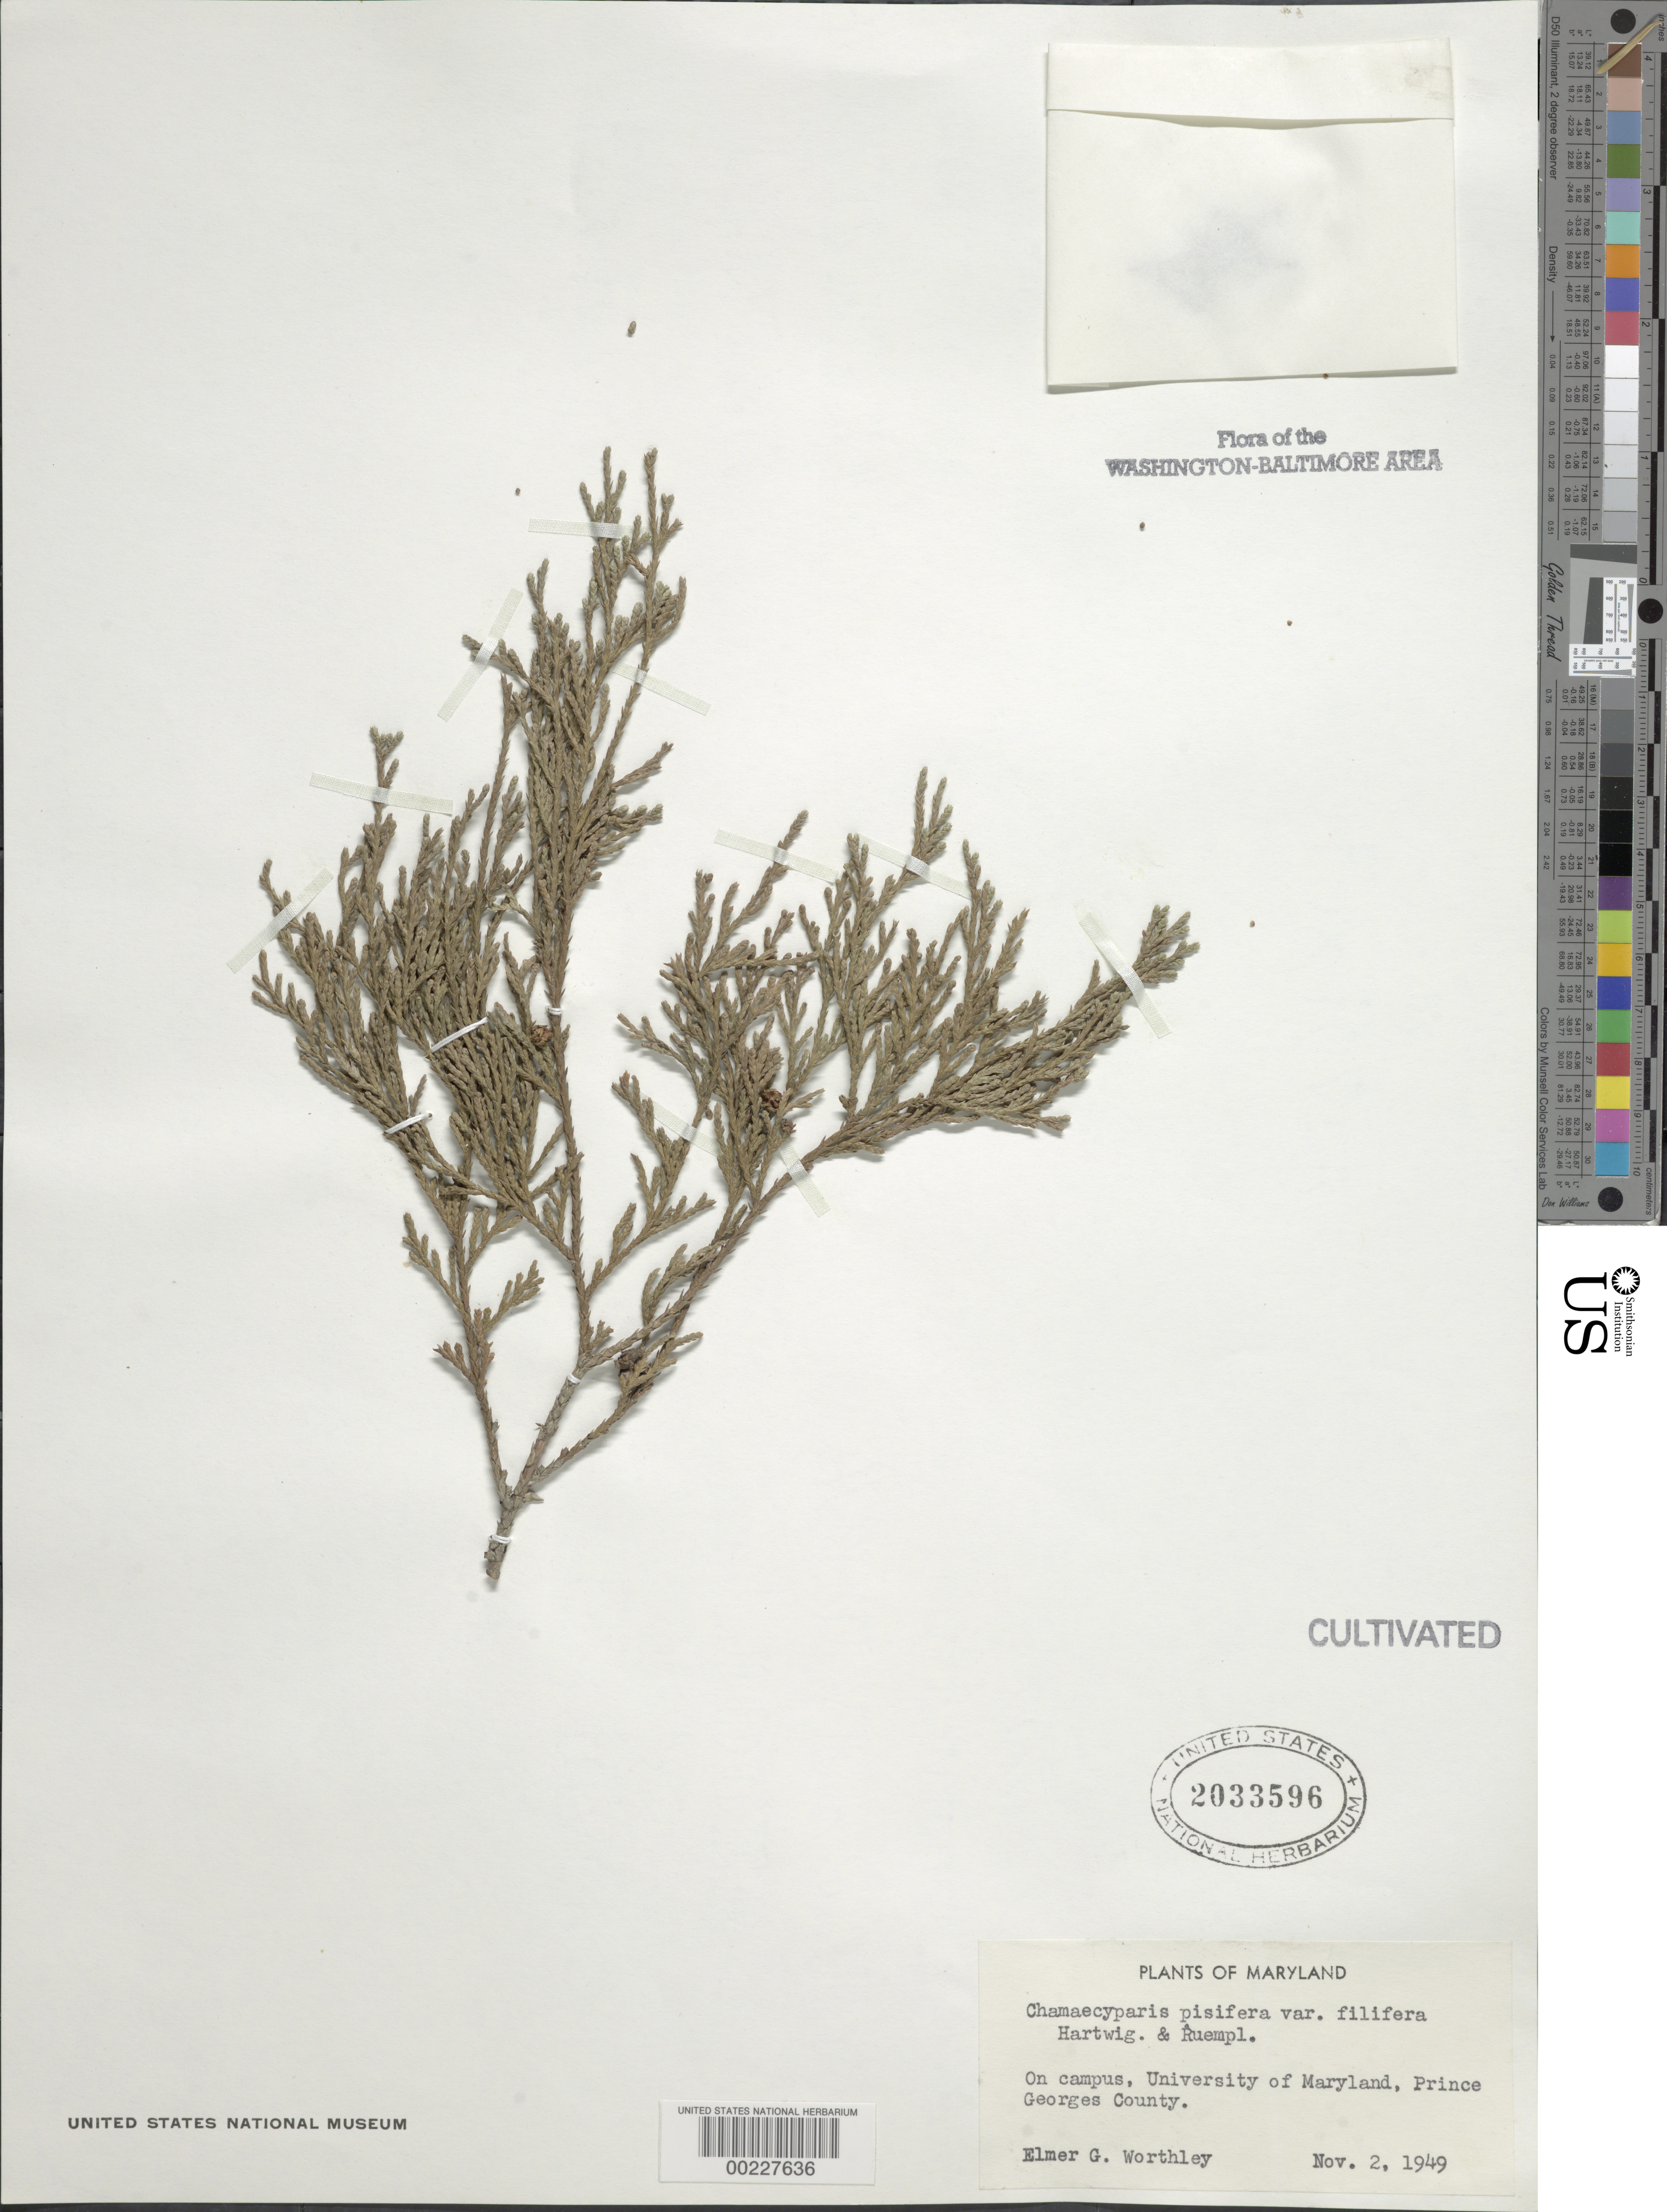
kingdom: Plantae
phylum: Tracheophyta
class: Pinopsida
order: Pinales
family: Cupressaceae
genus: Chamaecyparis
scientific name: Chamaecyparis pisifera var. filifera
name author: (Veitch ex Sénécl.) Hartw. & Rümpler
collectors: E. Worthley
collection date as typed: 02 Nov 1949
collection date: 1949-11-02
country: United States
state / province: Maryland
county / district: Prince George's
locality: On Campus, University of Maryland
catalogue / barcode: US 2033596